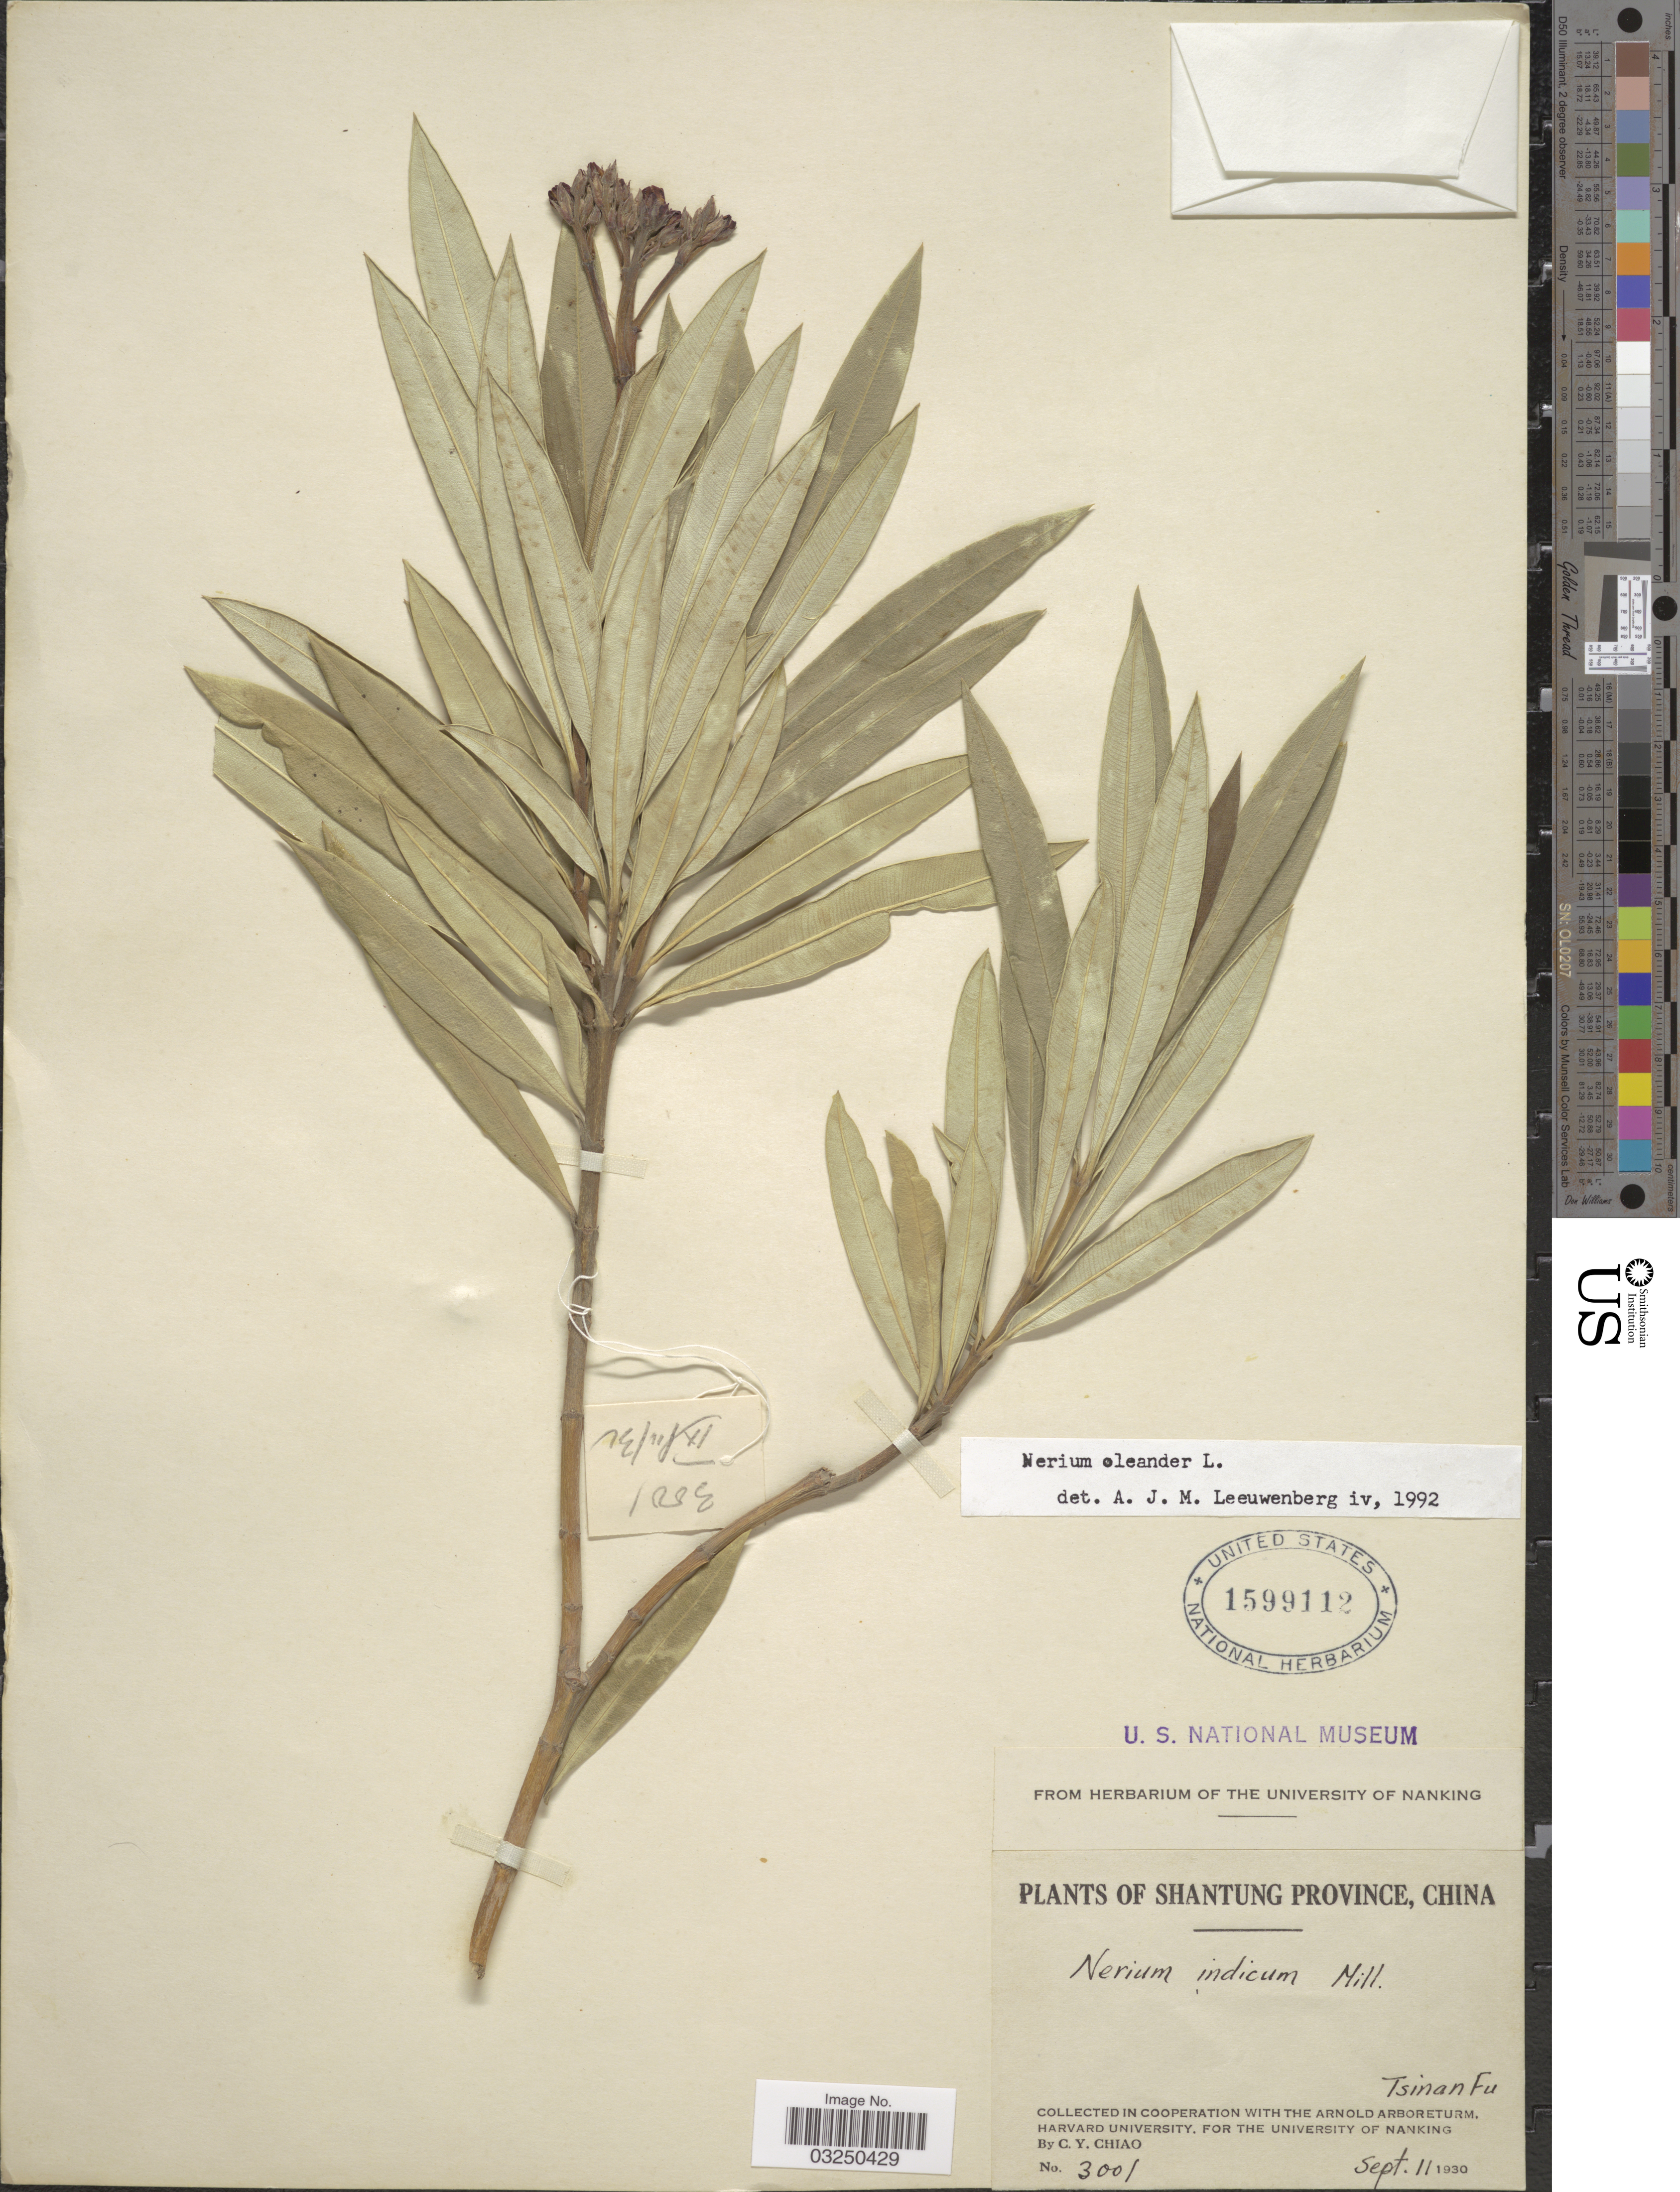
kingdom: Plantae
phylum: Tracheophyta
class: Magnoliopsida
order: Gentianales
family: Apocynaceae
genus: Nerium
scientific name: Nerium oleander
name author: L.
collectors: C. Y. Chiao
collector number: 3001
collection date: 1930-09-11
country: China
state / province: Shandong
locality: Shantung Province. Tsinan Fu.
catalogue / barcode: US 1599112